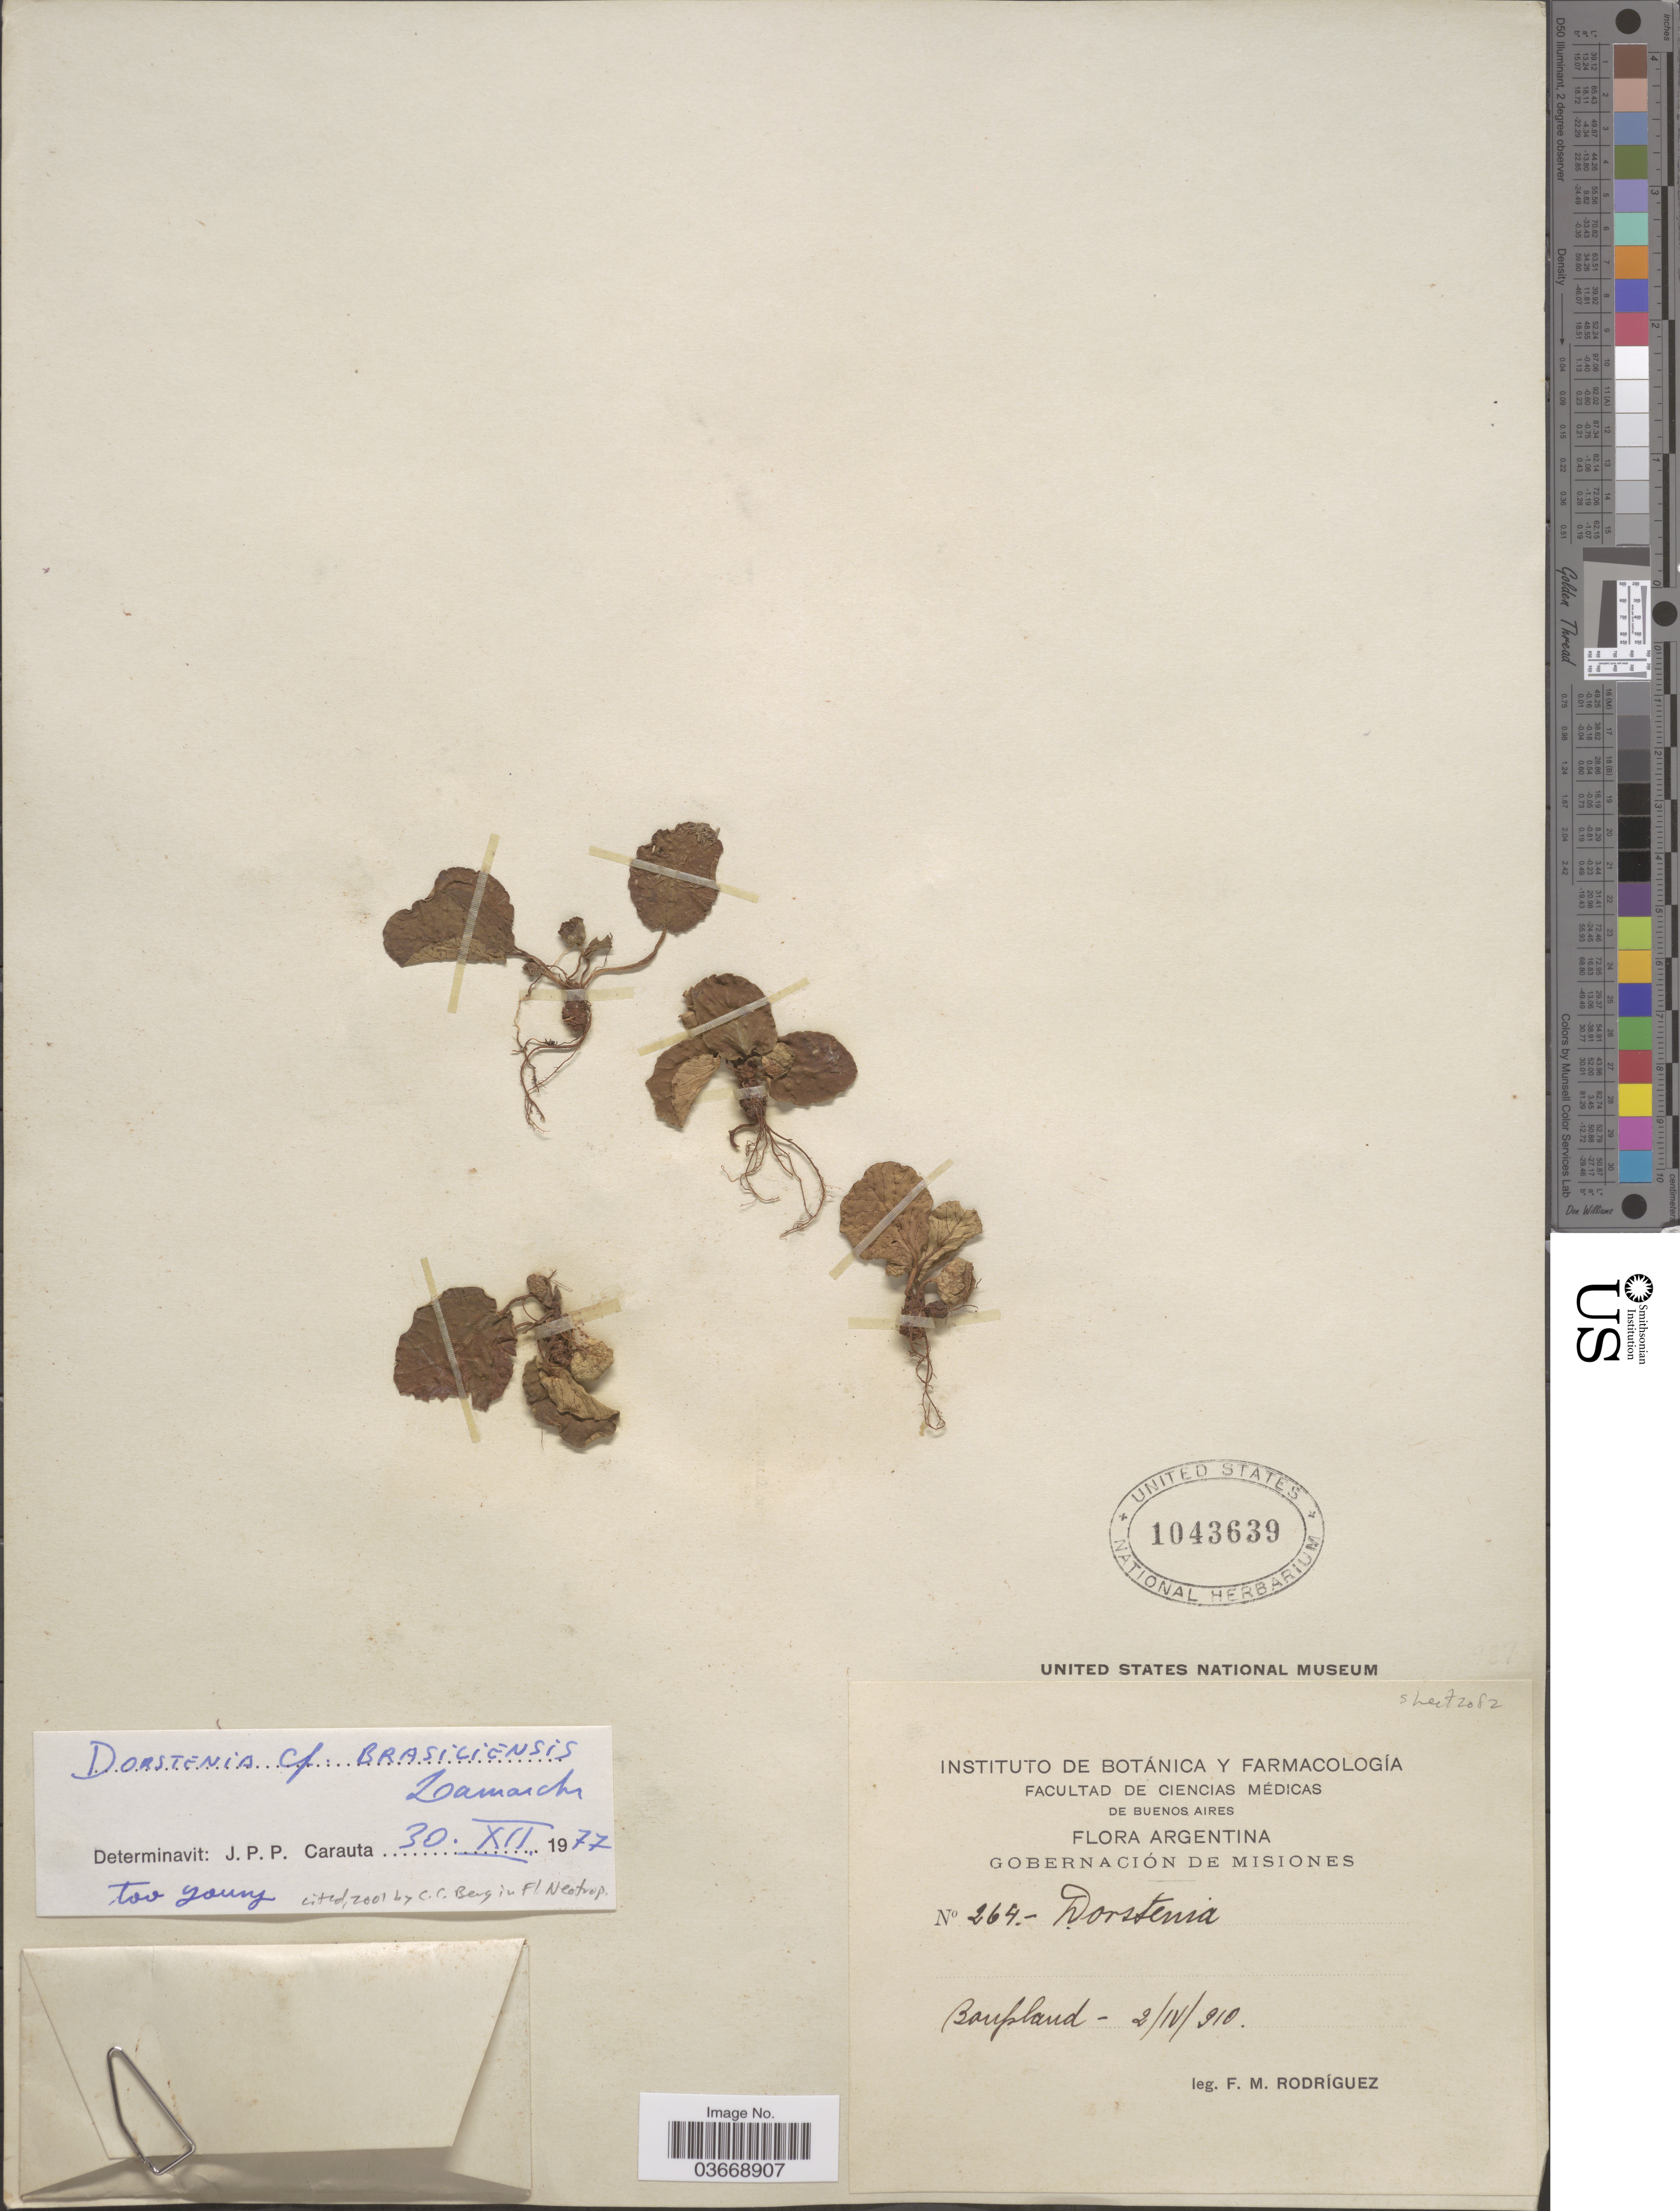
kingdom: Plantae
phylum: Tracheophyta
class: Magnoliopsida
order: Rosales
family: Moraceae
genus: Dorstenia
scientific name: Dorstenia brasiliensis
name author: Lam.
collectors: F. M. Rodriguez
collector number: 264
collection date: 1910-04-02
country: Argentina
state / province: Buenos Aires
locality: Gobernación de Misiones. Bonpland.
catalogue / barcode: US 1043639